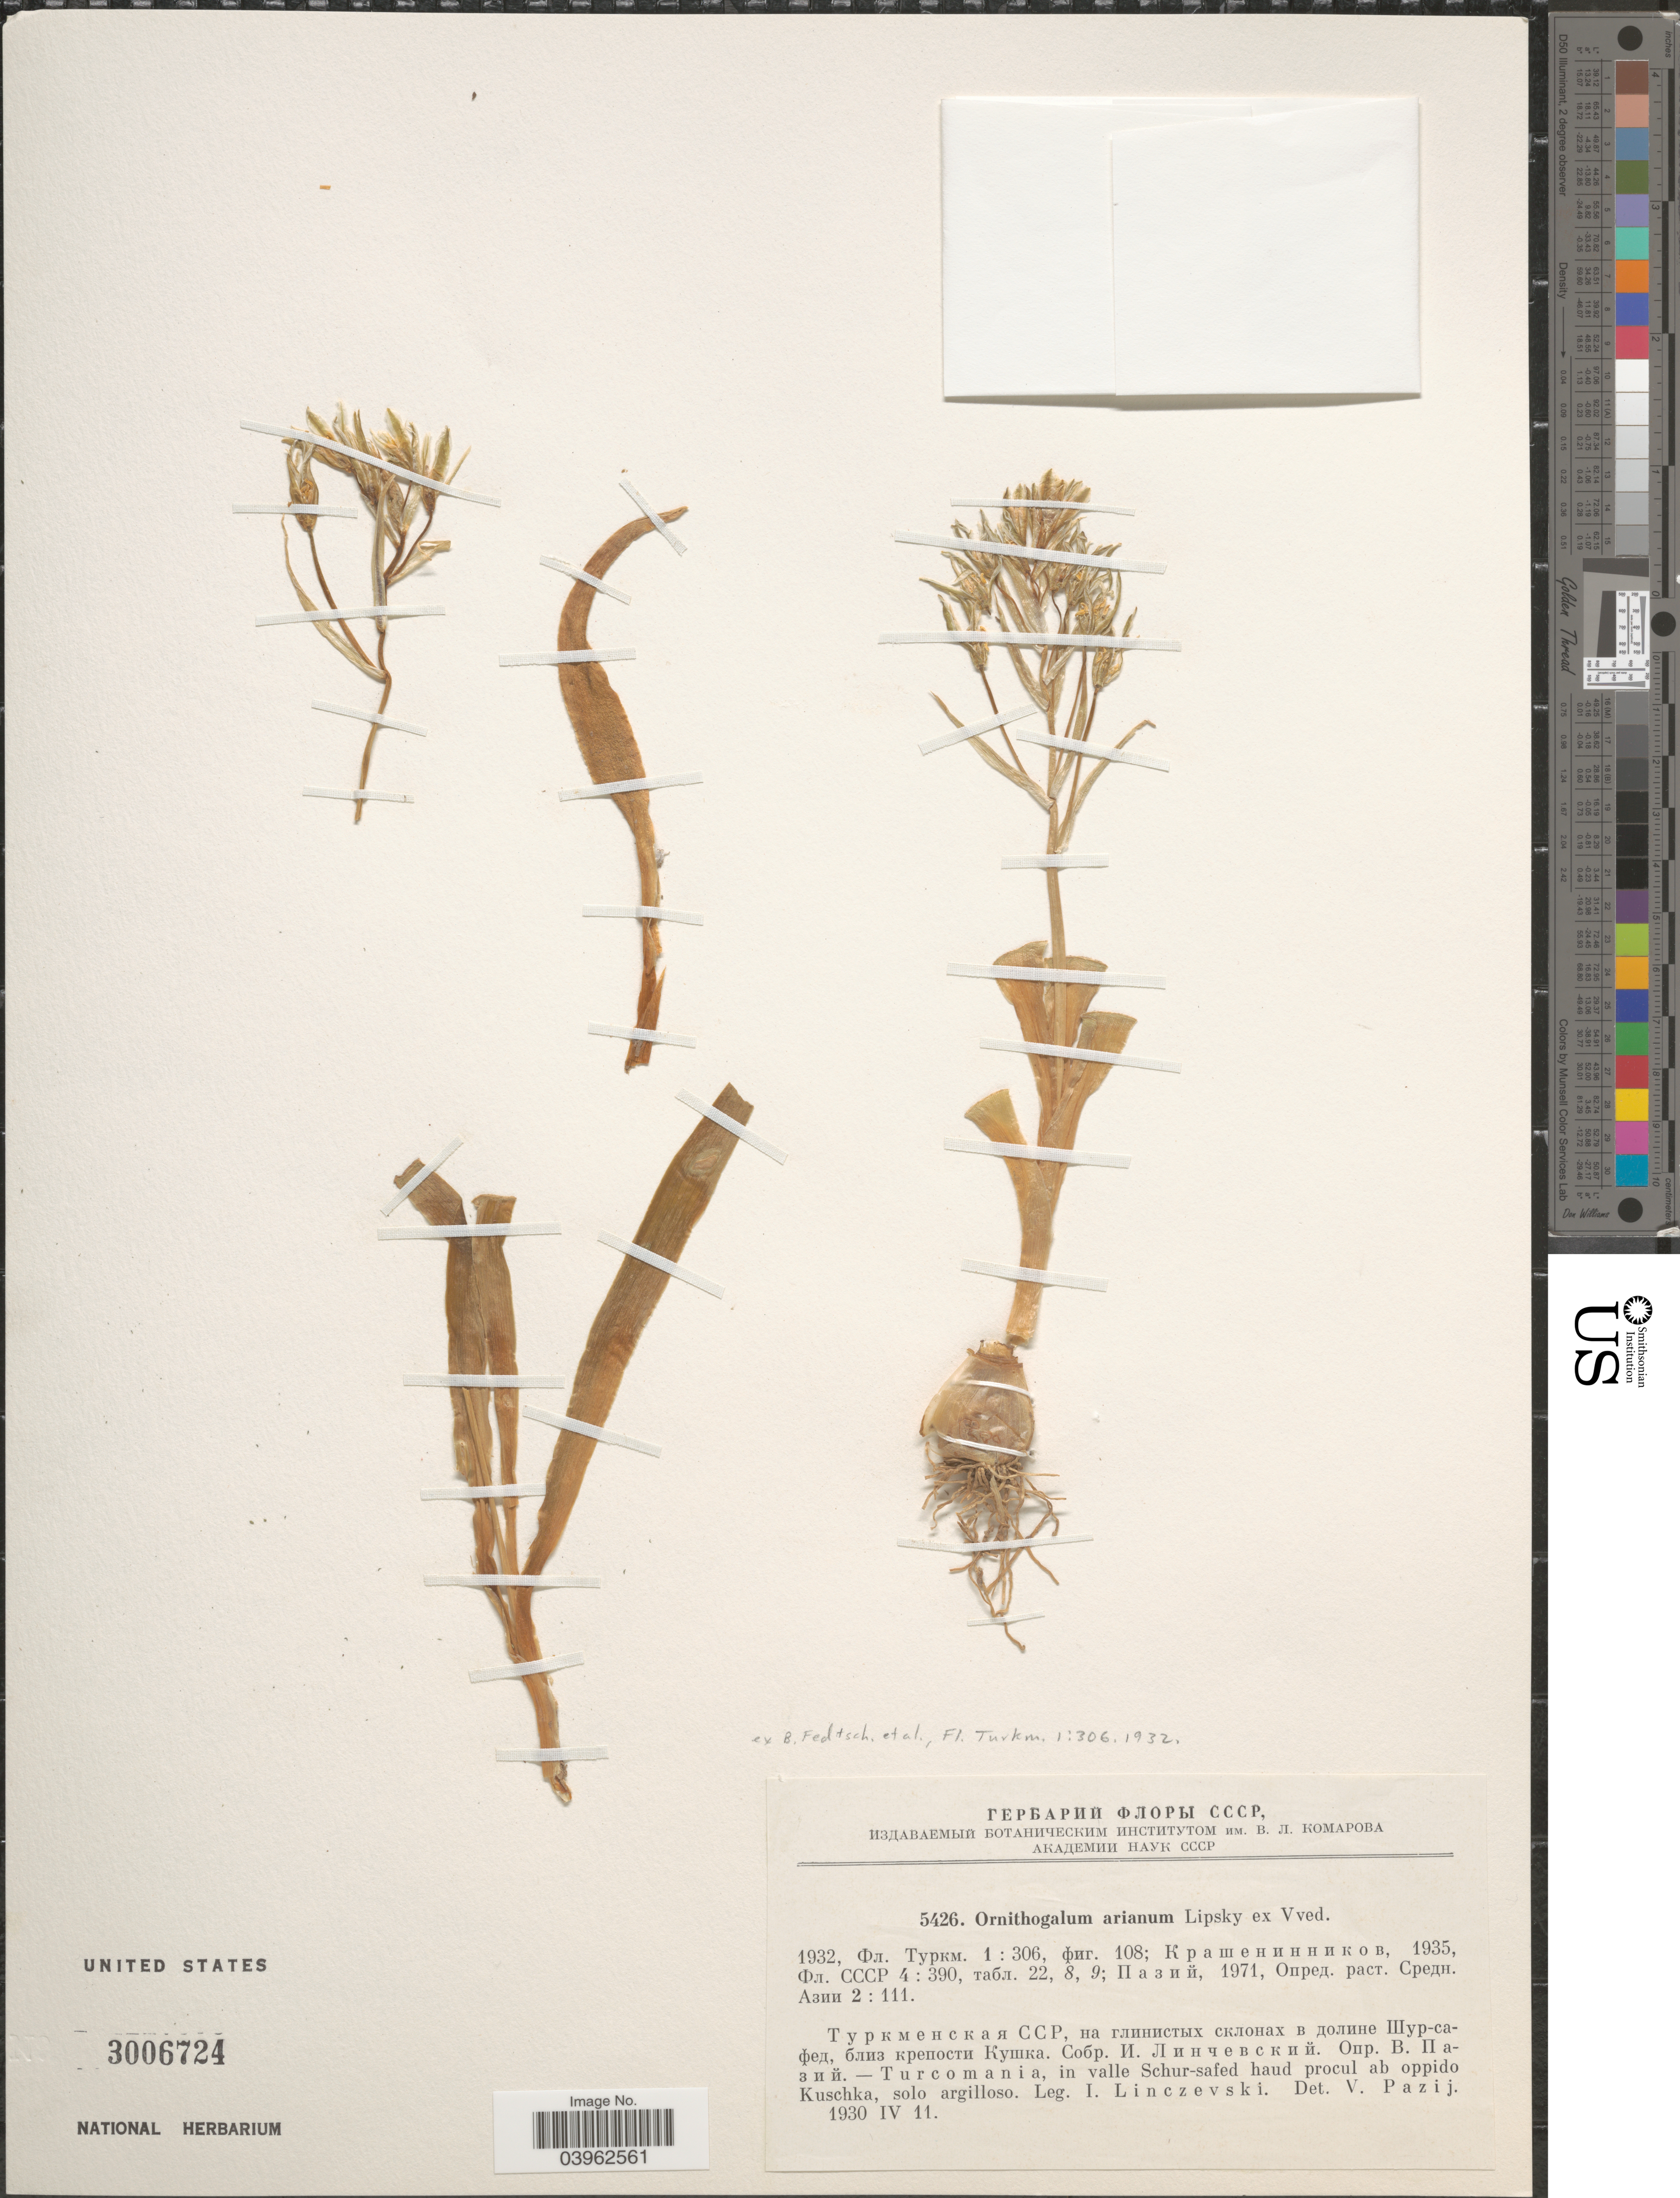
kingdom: Plantae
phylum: Tracheophyta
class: Liliopsida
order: Asparagales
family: Asparagaceae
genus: Ornithogalum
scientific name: Ornithogalum arianum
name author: Lipsky ex B. Fedtsch.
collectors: I. Linczevski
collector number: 5426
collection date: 1930-04-11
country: Turkmenistan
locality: Turcomania, in valle Schur-safed haud procul ab oppido Kuschka.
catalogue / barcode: US 3006724